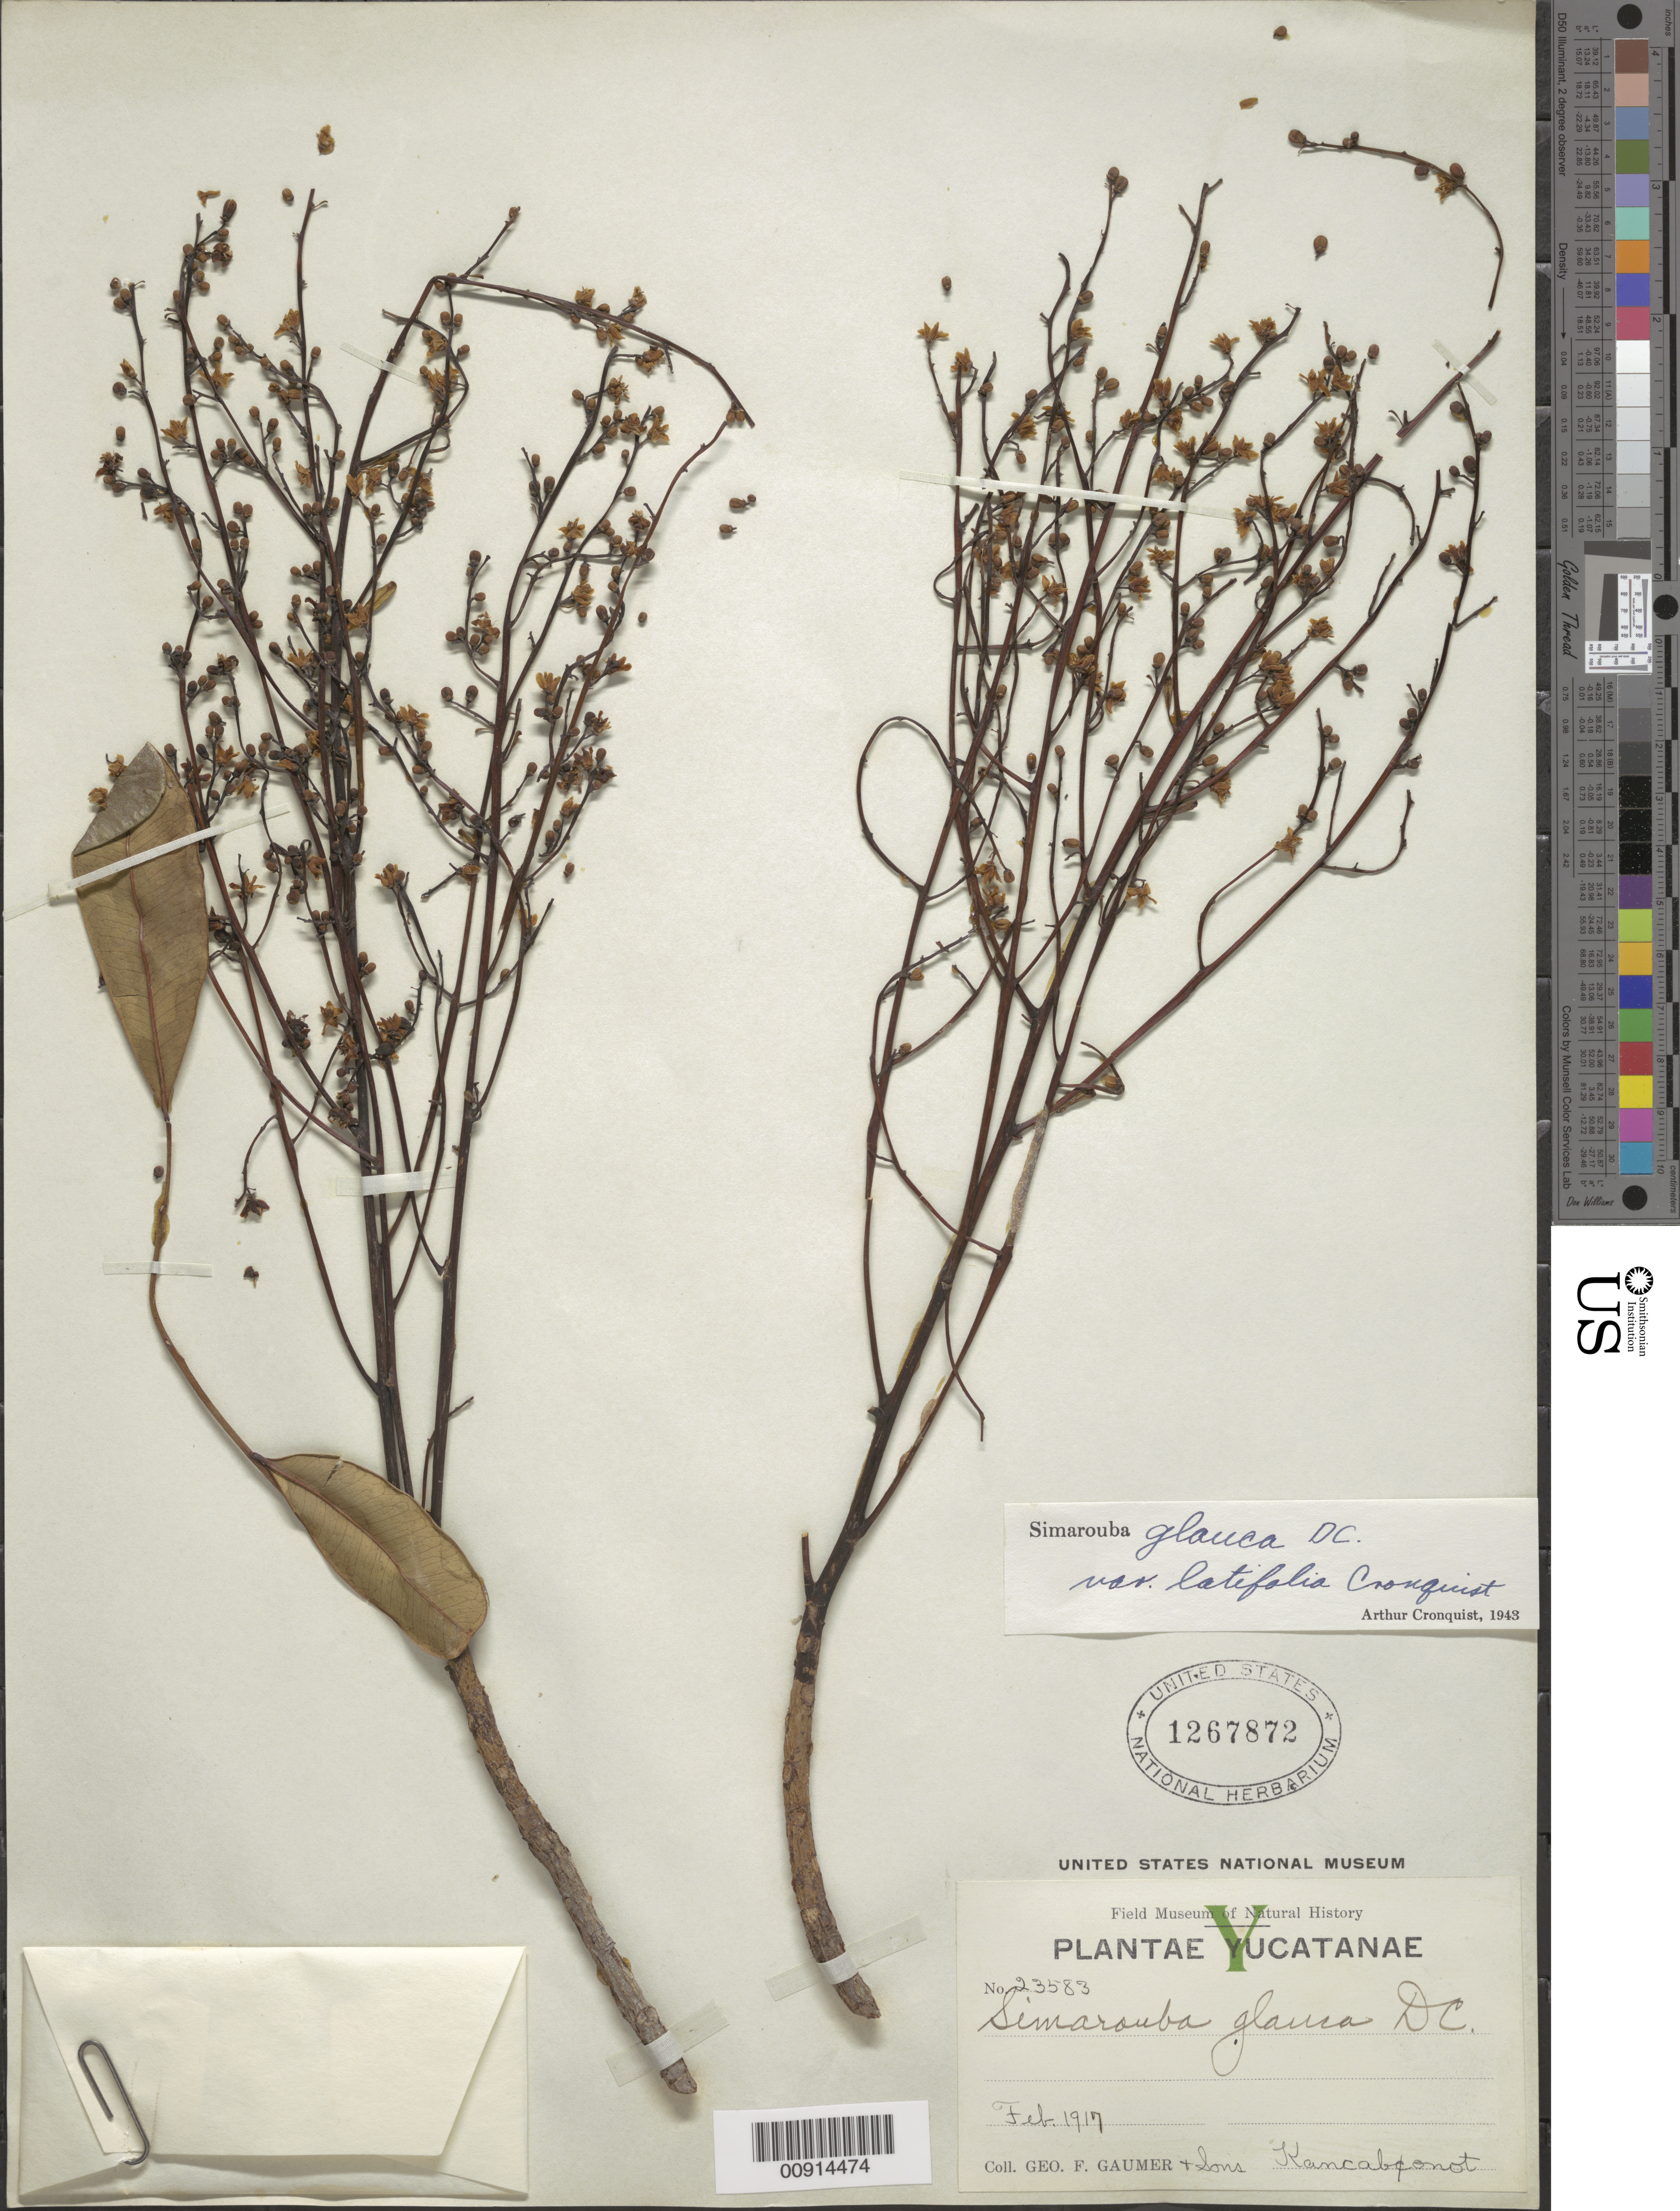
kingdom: Plantae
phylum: Tracheophyta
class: Magnoliopsida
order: Sapindales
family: Simaroubaceae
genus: Simarouba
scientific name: Simarouba glauca var. latifolia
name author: Cronq.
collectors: G. F. Gaumer & et al.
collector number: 23583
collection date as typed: Feb 1917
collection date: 1917-02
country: Mexico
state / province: Yucatán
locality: Kancabonot, Yucatán.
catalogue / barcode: US 1267872